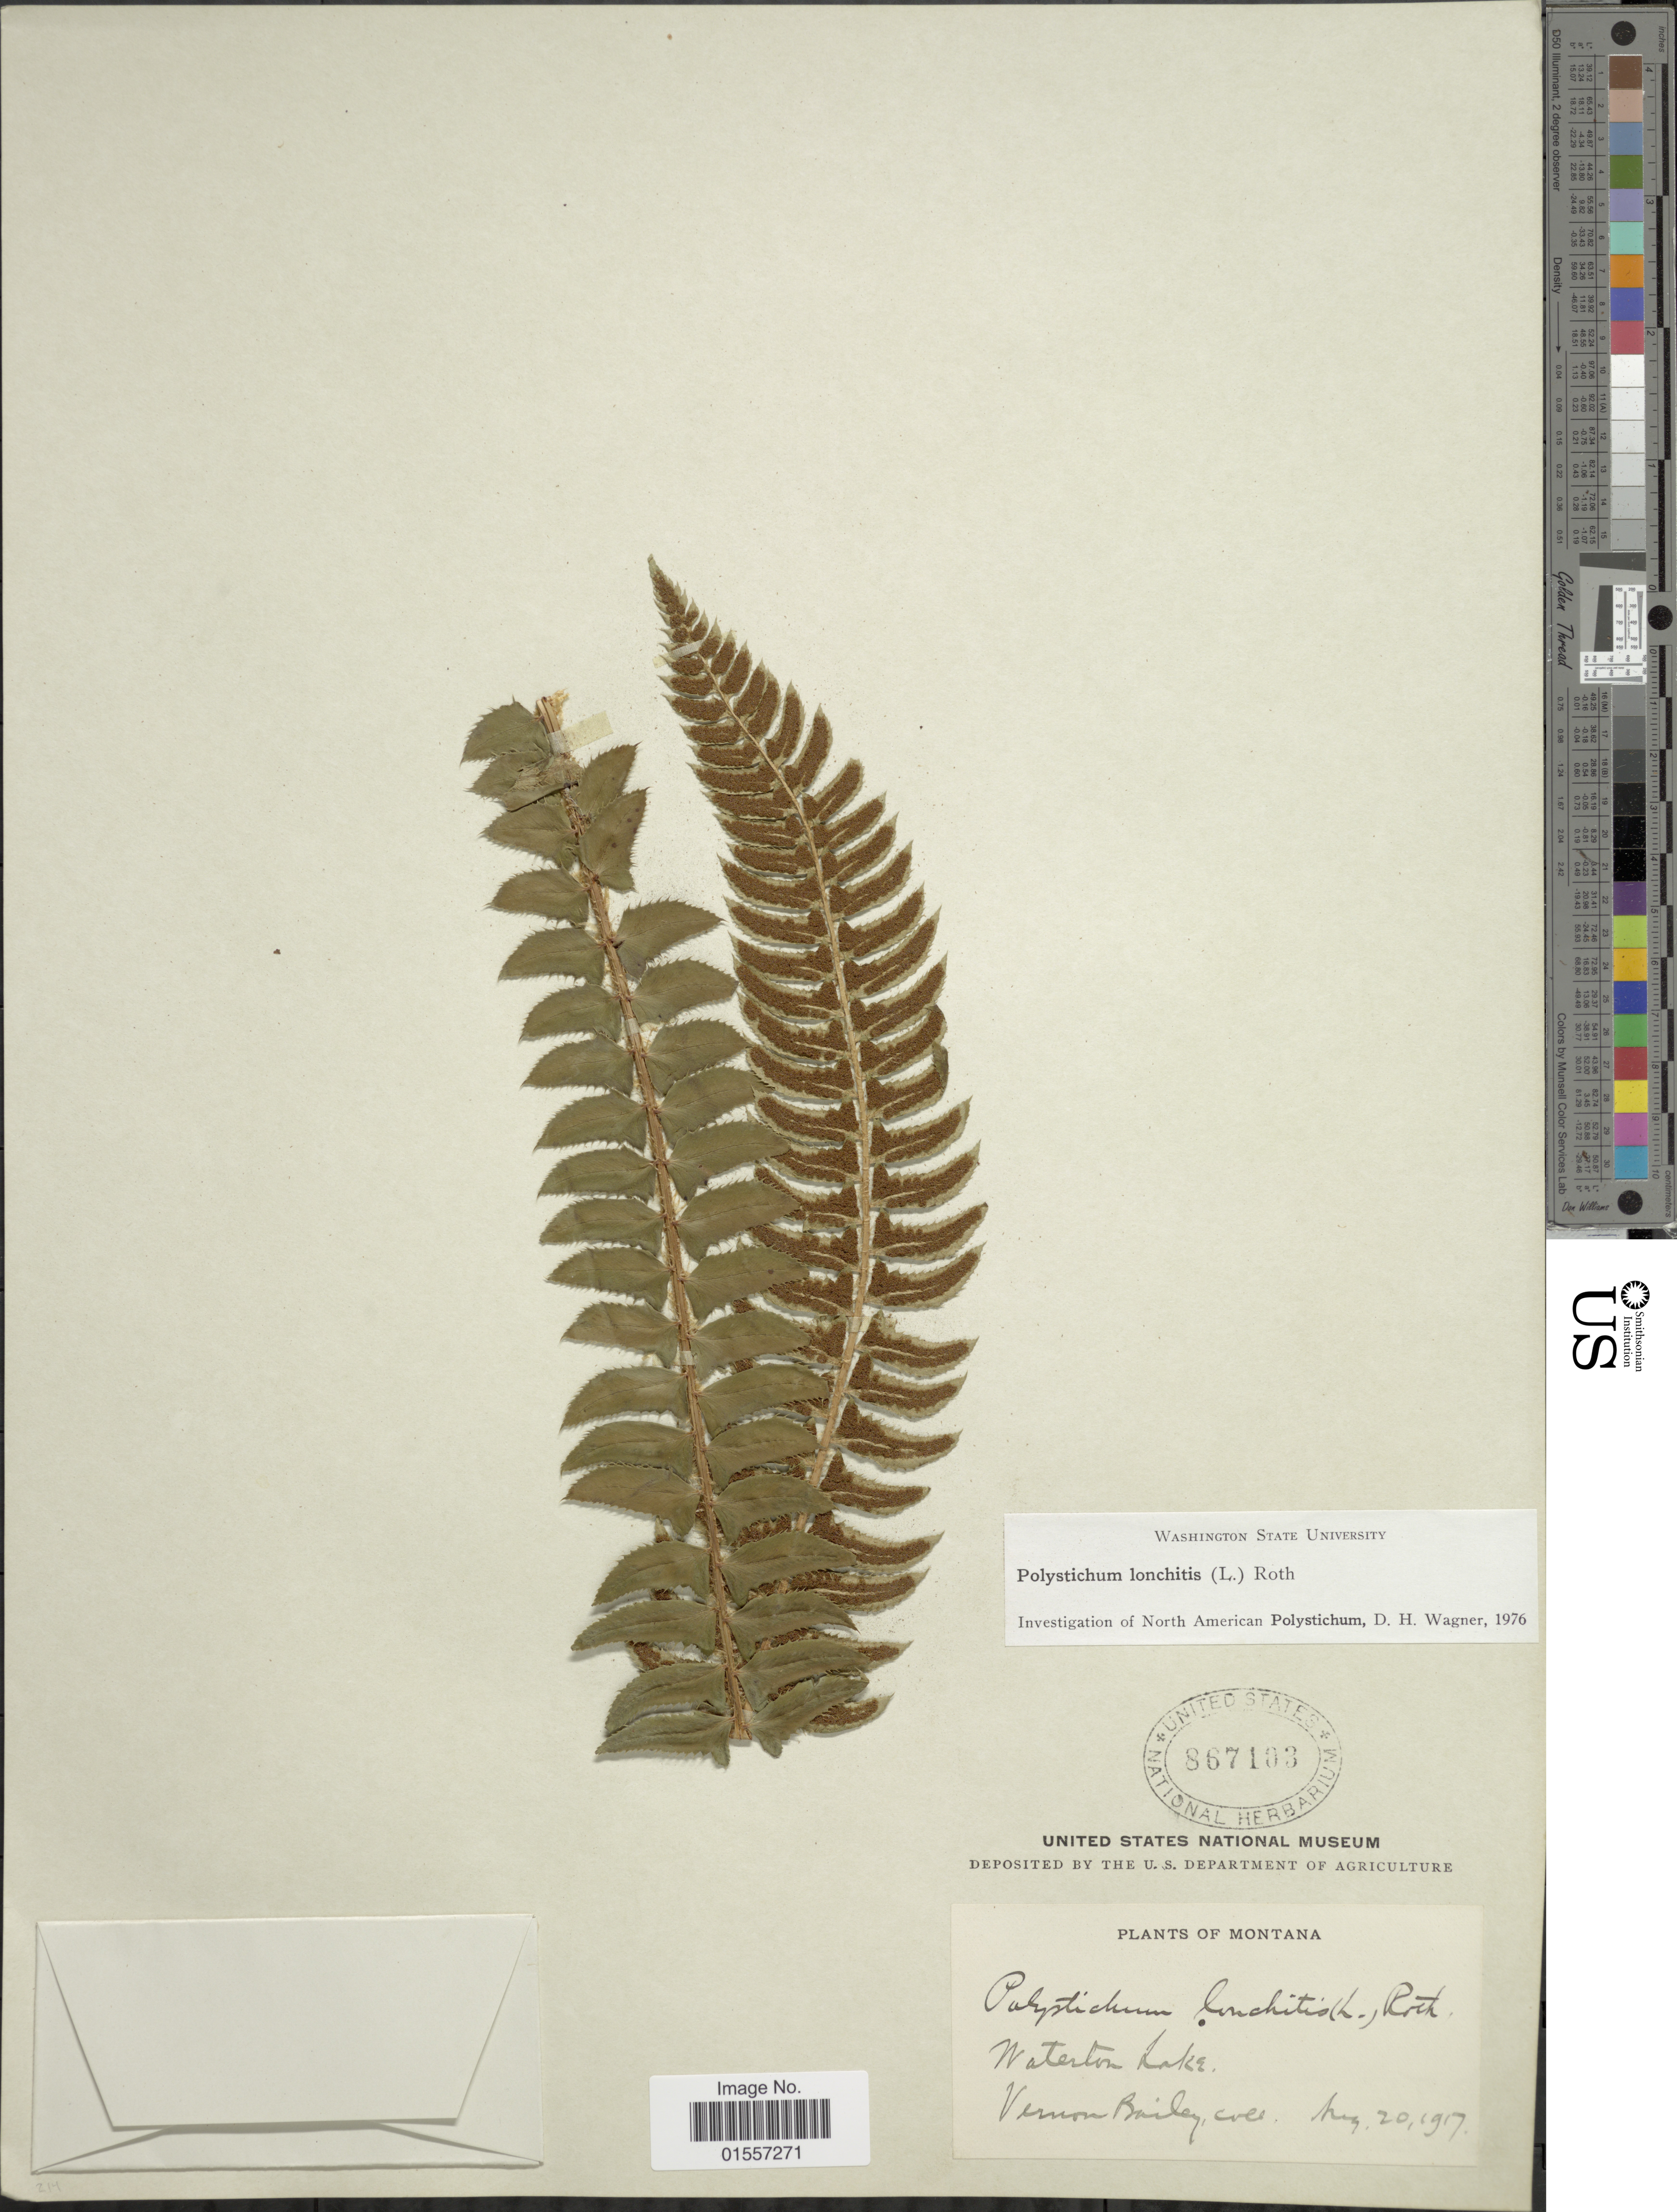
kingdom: Plantae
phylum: Tracheophyta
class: Polypodiopsida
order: Polypodiales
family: Dryopteridaceae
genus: Polystichum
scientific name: Polystichum lonchitis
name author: (Roth) L.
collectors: V. O. Bailey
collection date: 1917-08-20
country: United States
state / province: Montana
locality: Waterton Lake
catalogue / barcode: US 867103